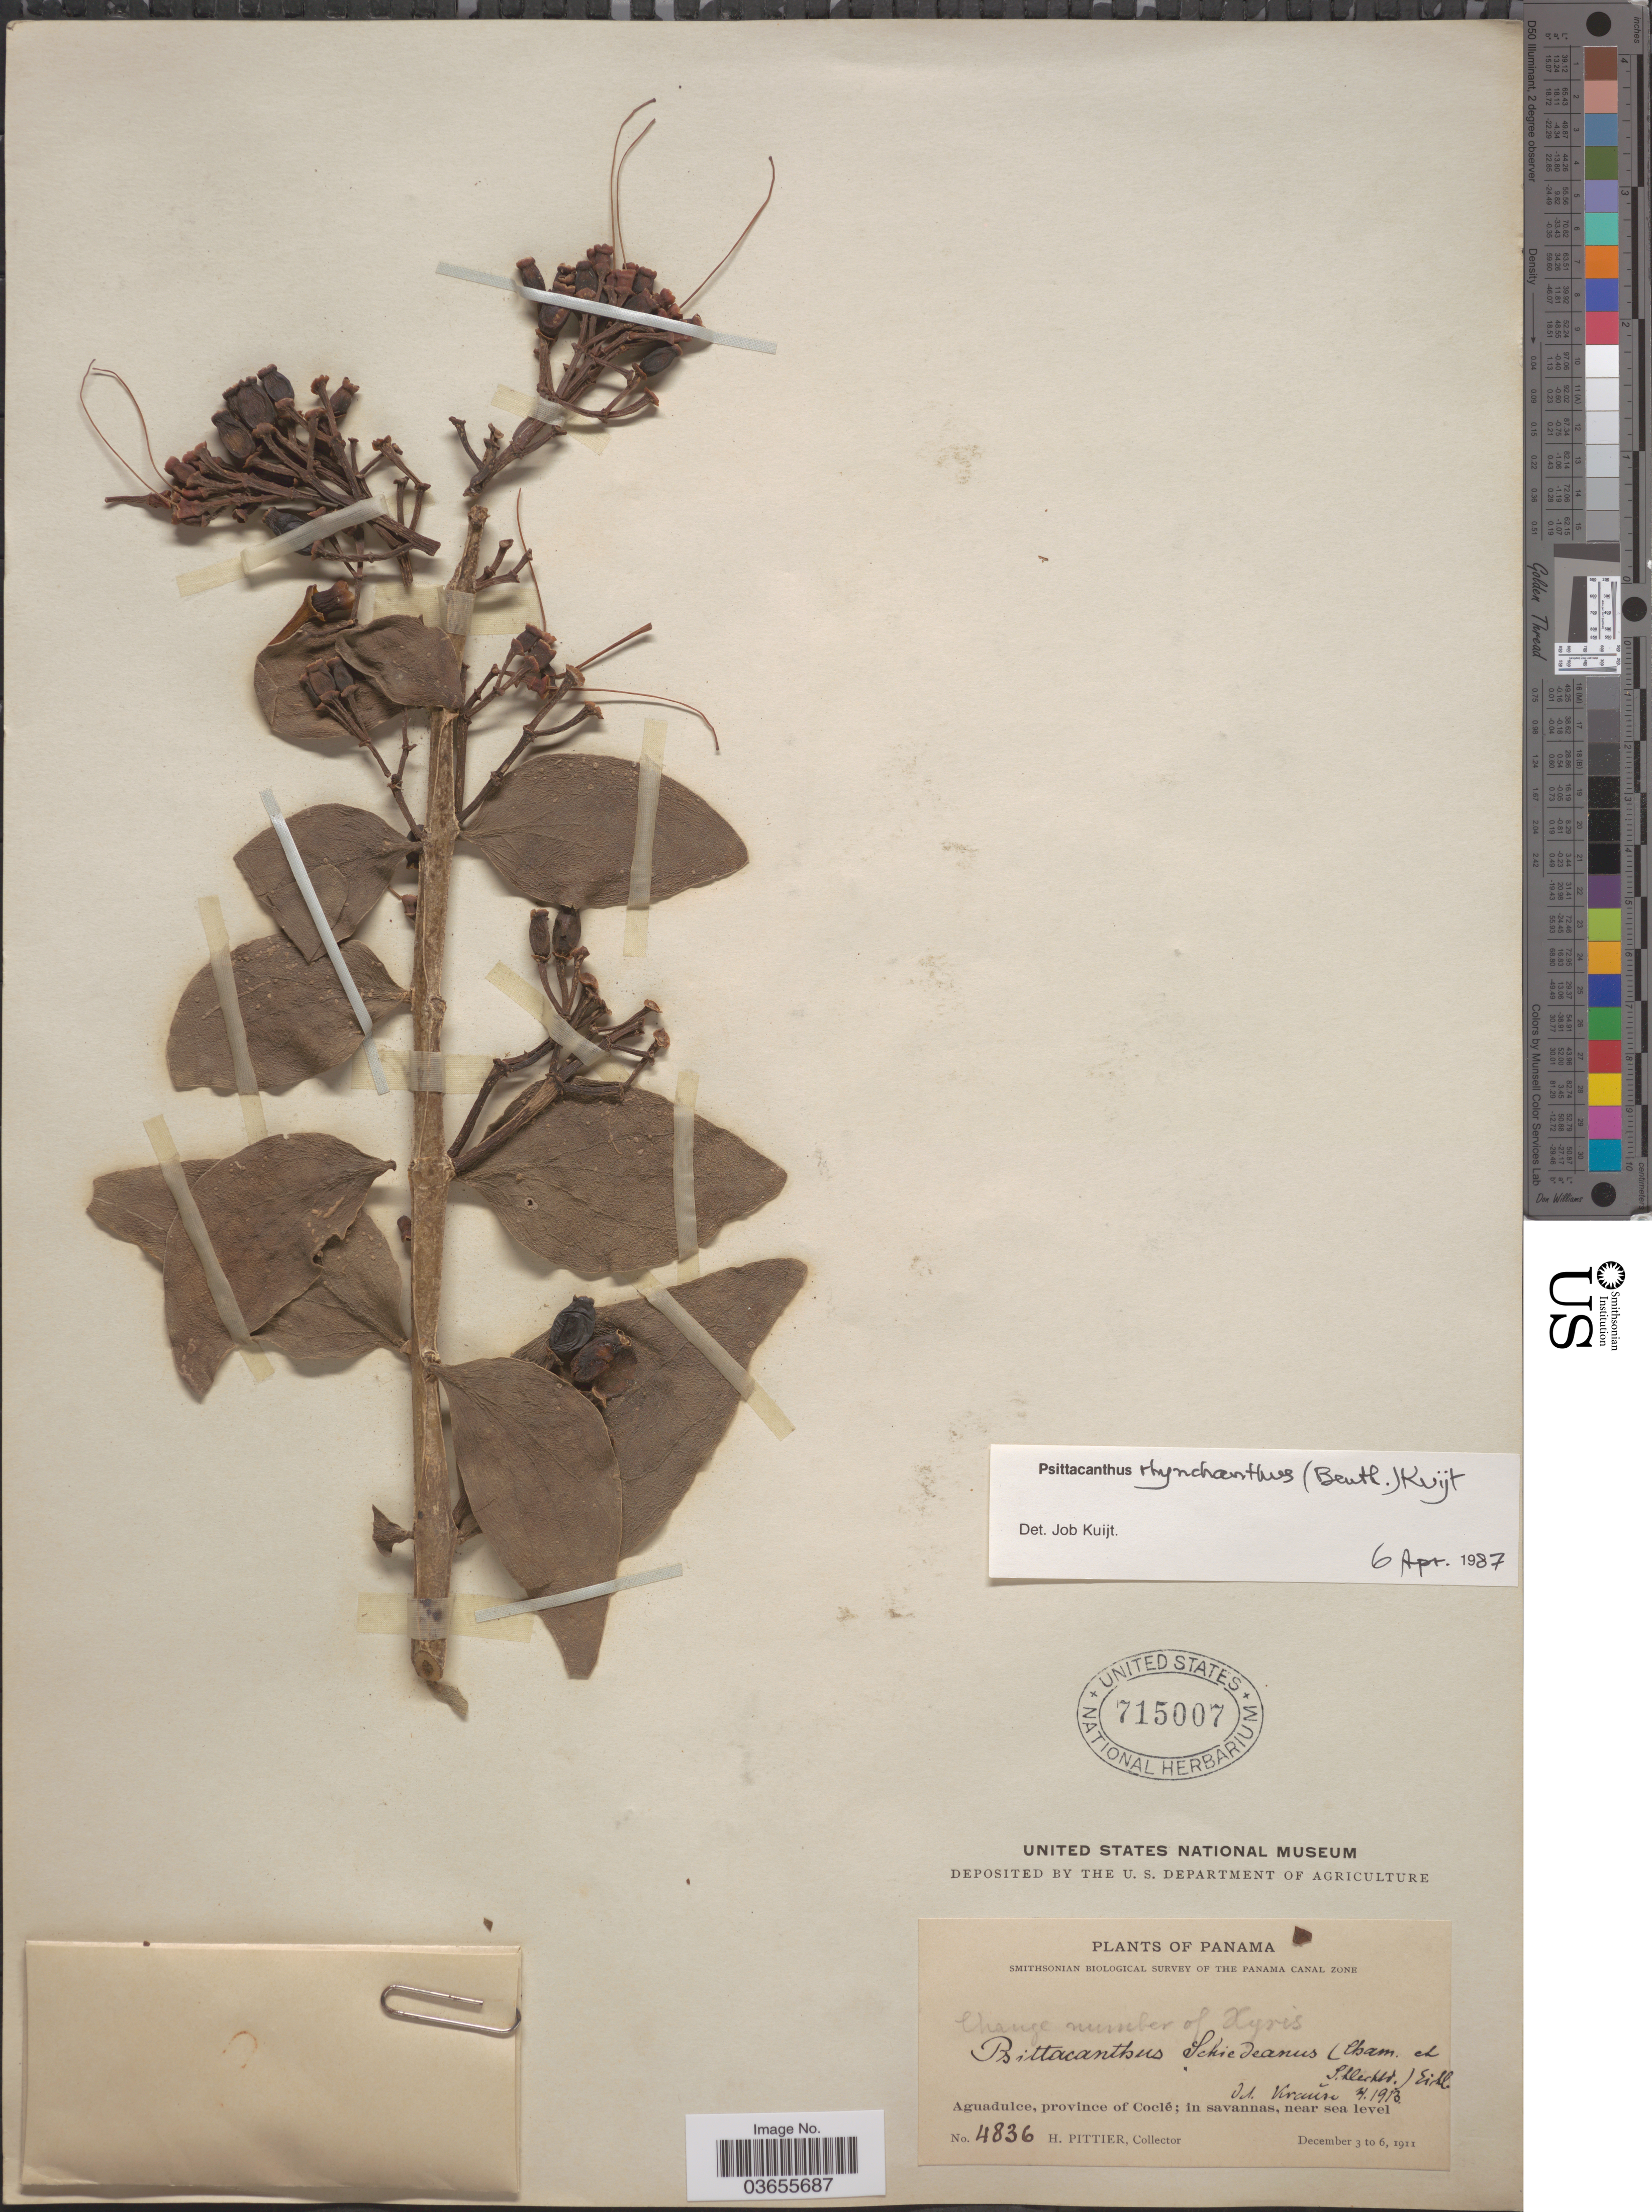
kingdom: Plantae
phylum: Tracheophyta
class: Magnoliopsida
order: Santalales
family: Loranthaceae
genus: Psittacanthus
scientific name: Psittacanthus rhynchanthus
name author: (Benth.) Kuijt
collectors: H. F. Pittier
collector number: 4836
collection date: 1911-12-03/1911-12-06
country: Panama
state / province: Coclé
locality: Aguadulce, in savannas.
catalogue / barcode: US 715007